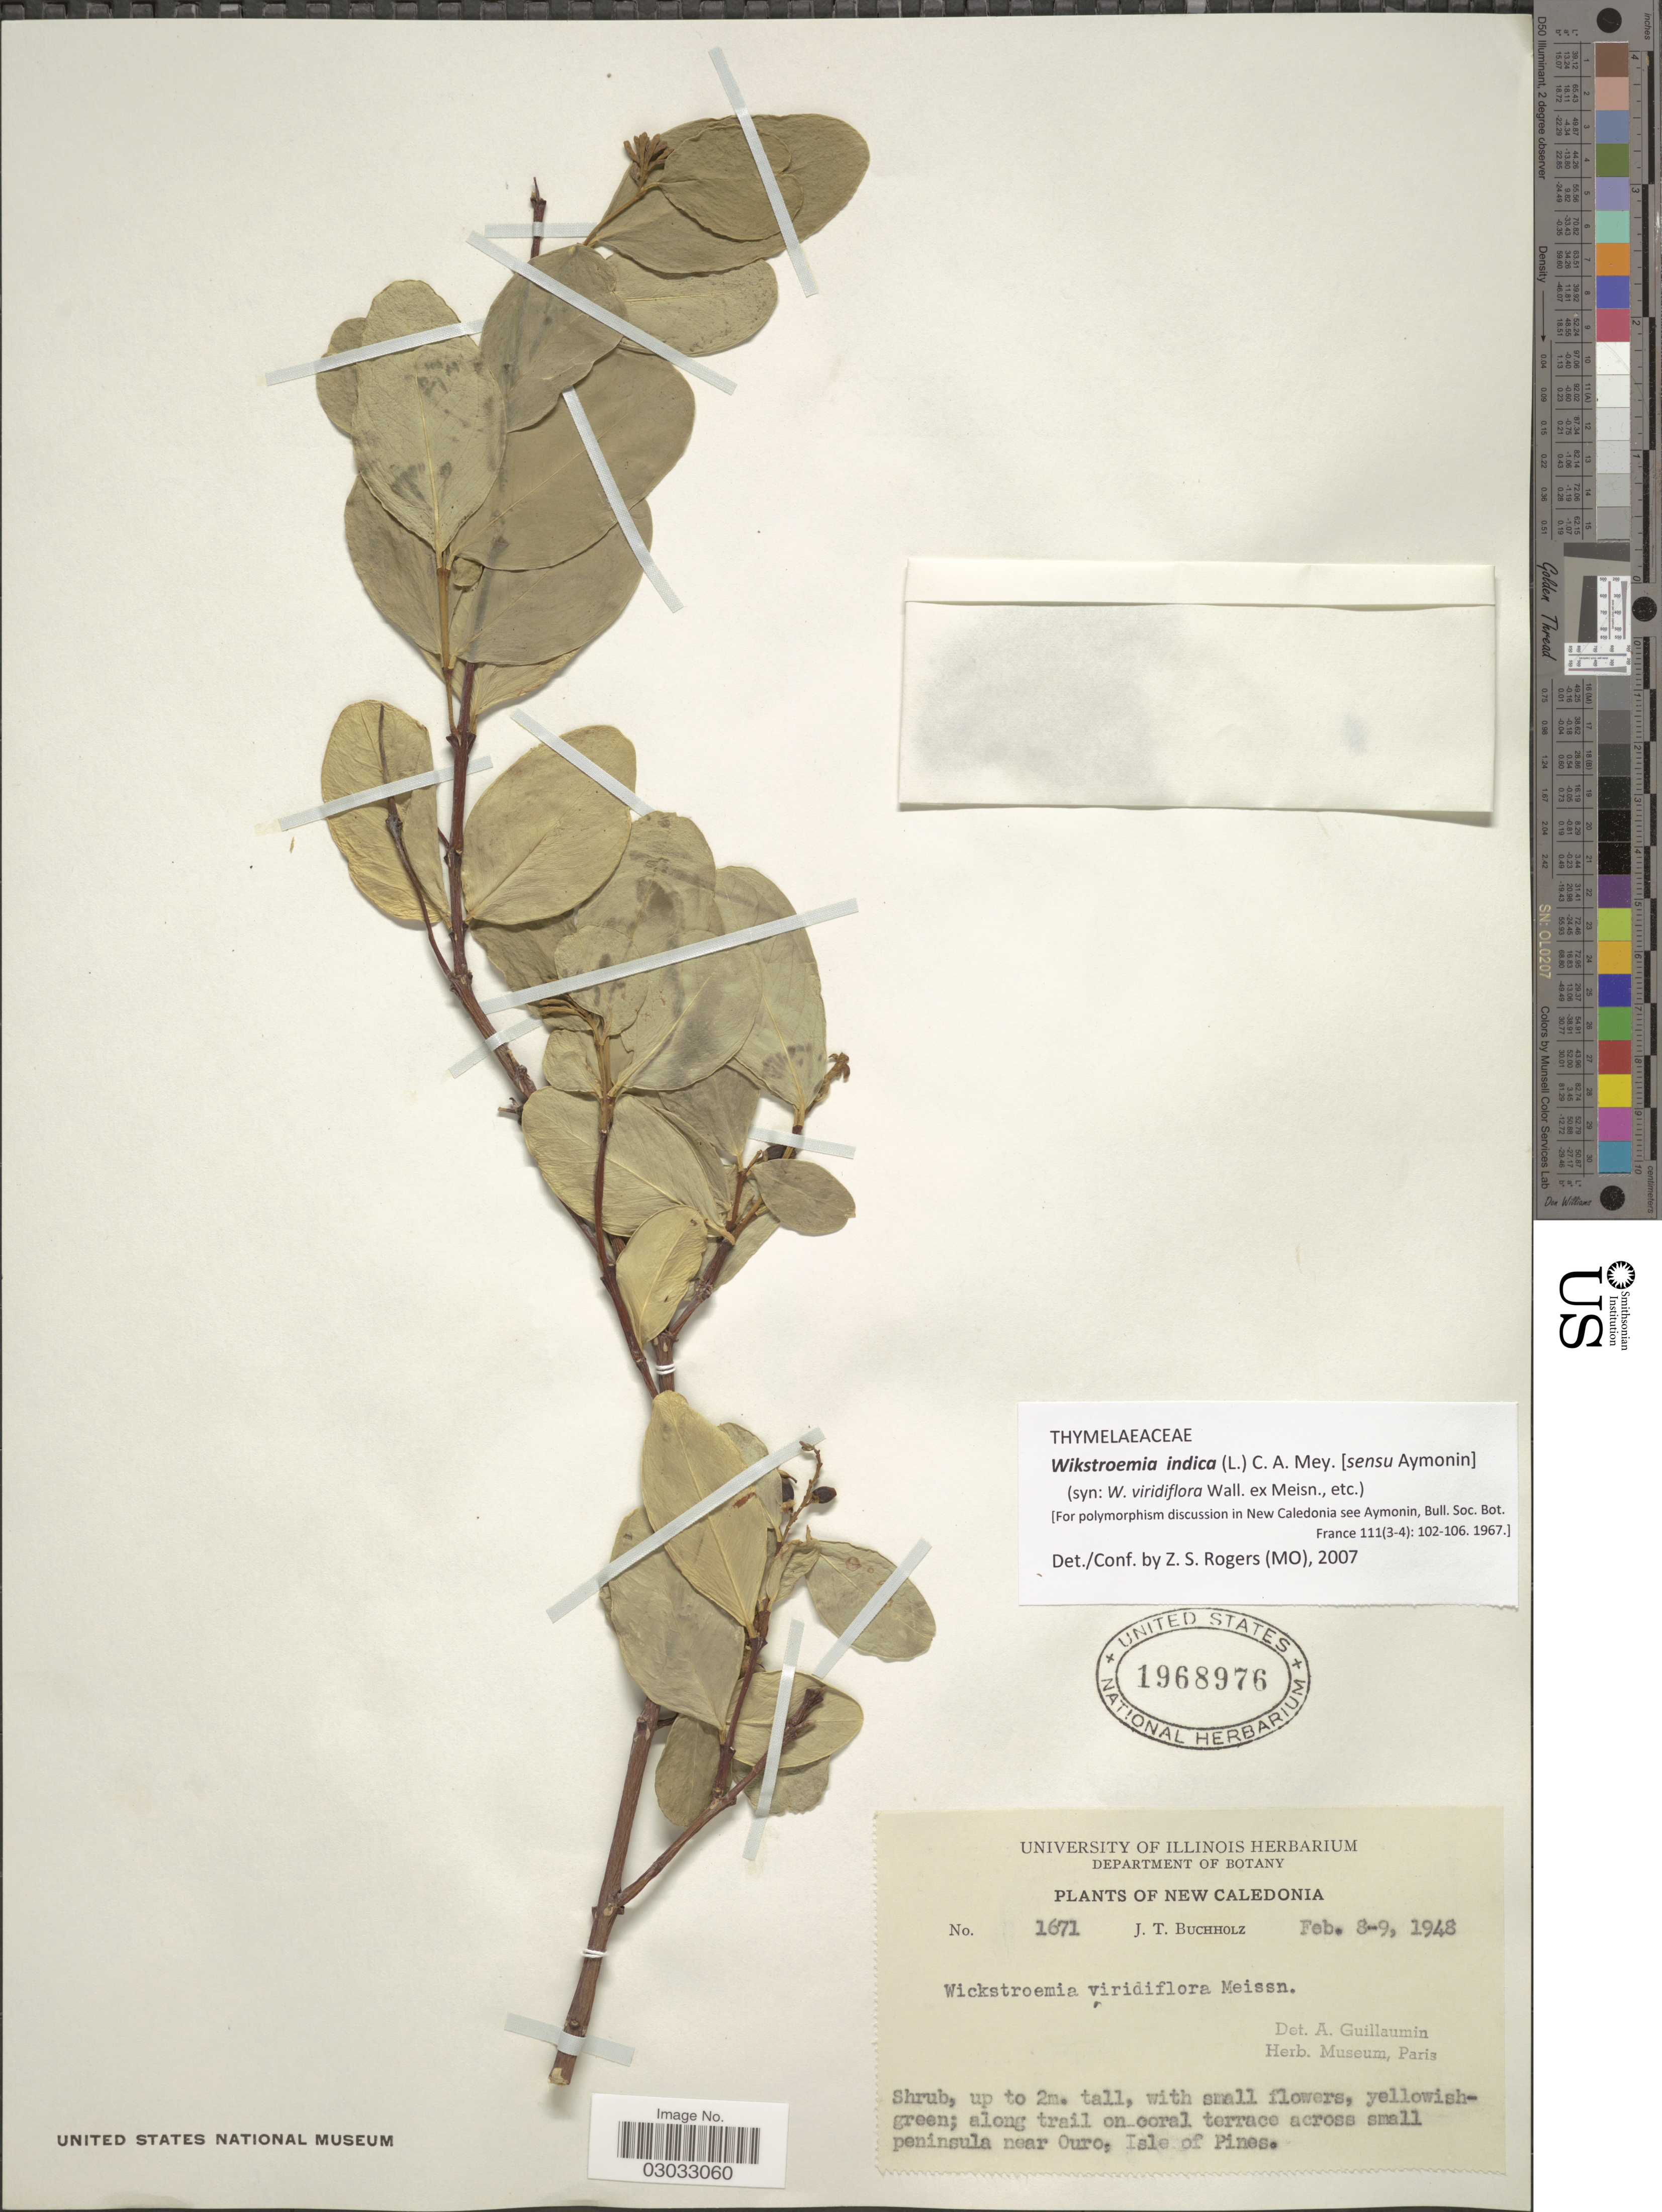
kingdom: Plantae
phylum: Tracheophyta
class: Magnoliopsida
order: Malvales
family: Thymelaeaceae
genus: Wikstroemia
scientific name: Wikstroemia indica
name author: (L.) C.A. Mey.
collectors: J. T. Buchholz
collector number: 1671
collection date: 1948-02-08/1948-02-09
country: New Caledonia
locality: Along trail on coral terrace across small peninsula near Ouro, Isle of Pines.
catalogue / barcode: US 1968976